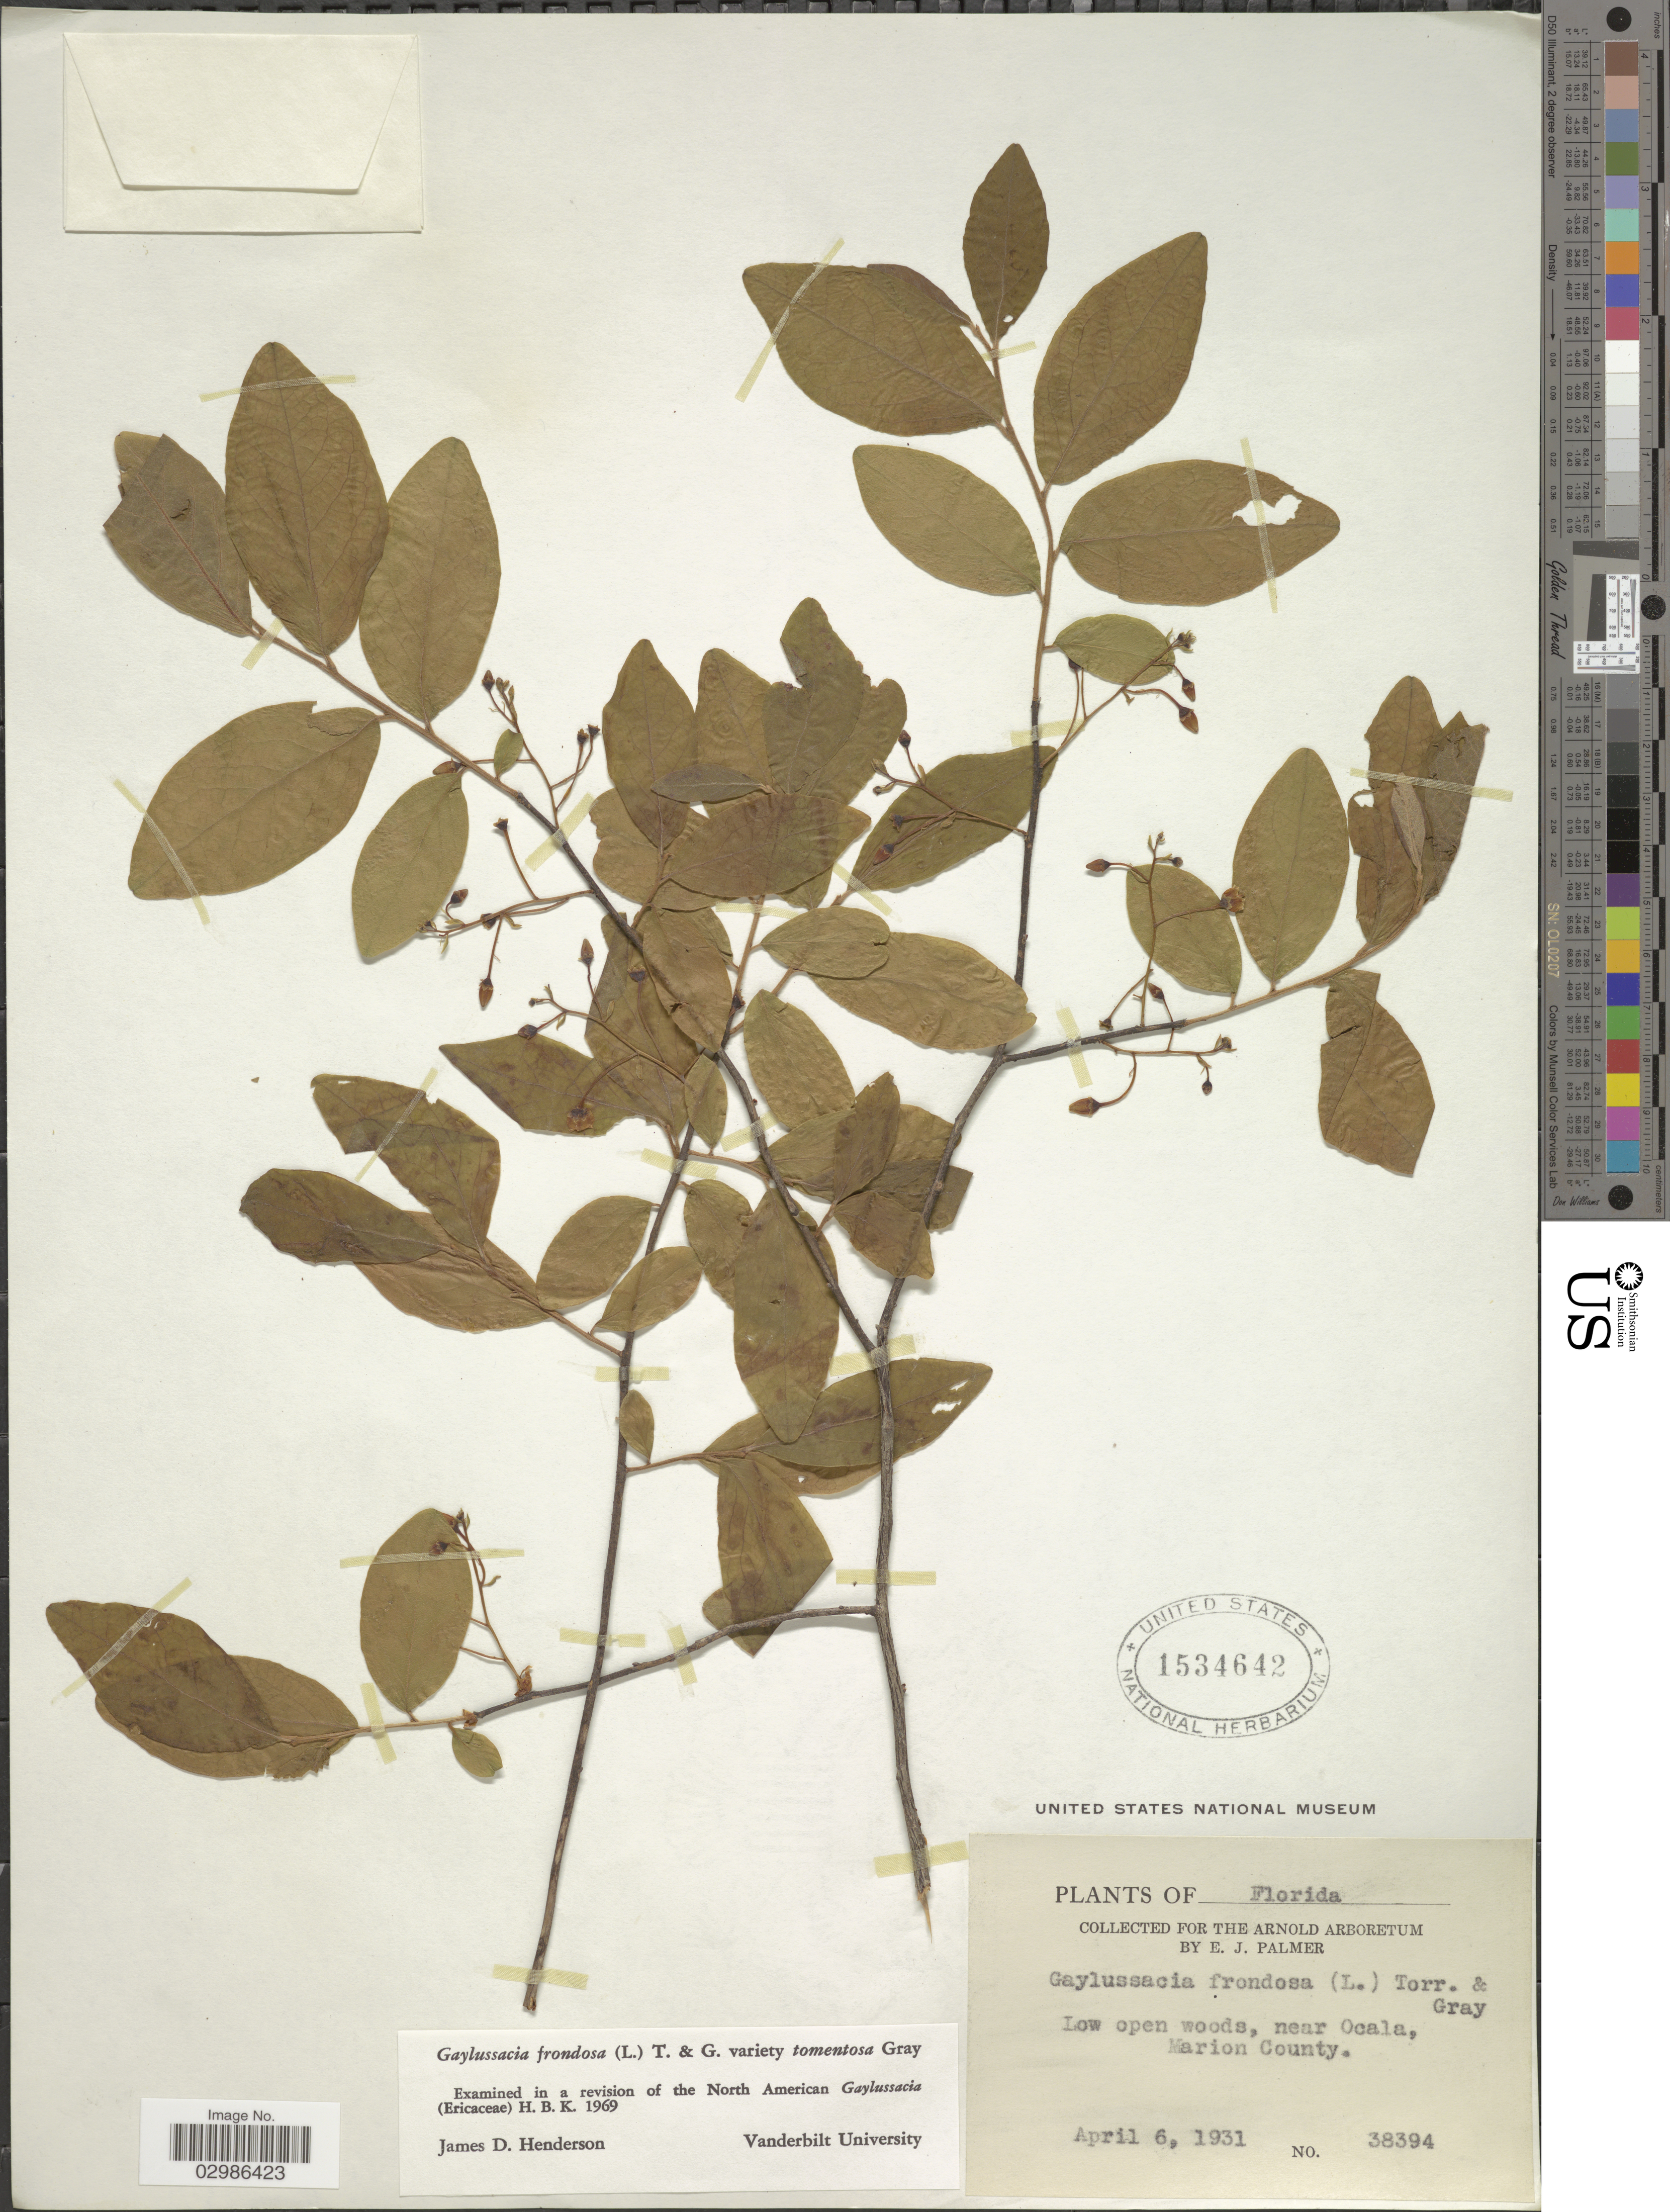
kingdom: Plantae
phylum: Tracheophyta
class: Magnoliopsida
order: Ericales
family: Ericaceae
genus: Gaylussacia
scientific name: Gaylussacia frondosa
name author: (L.) Torr. & A. Gray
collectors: E. J. Palmer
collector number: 38394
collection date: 1931-04-06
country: United States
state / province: Florida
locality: Near Ocala, Marion County.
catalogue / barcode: US 1534642